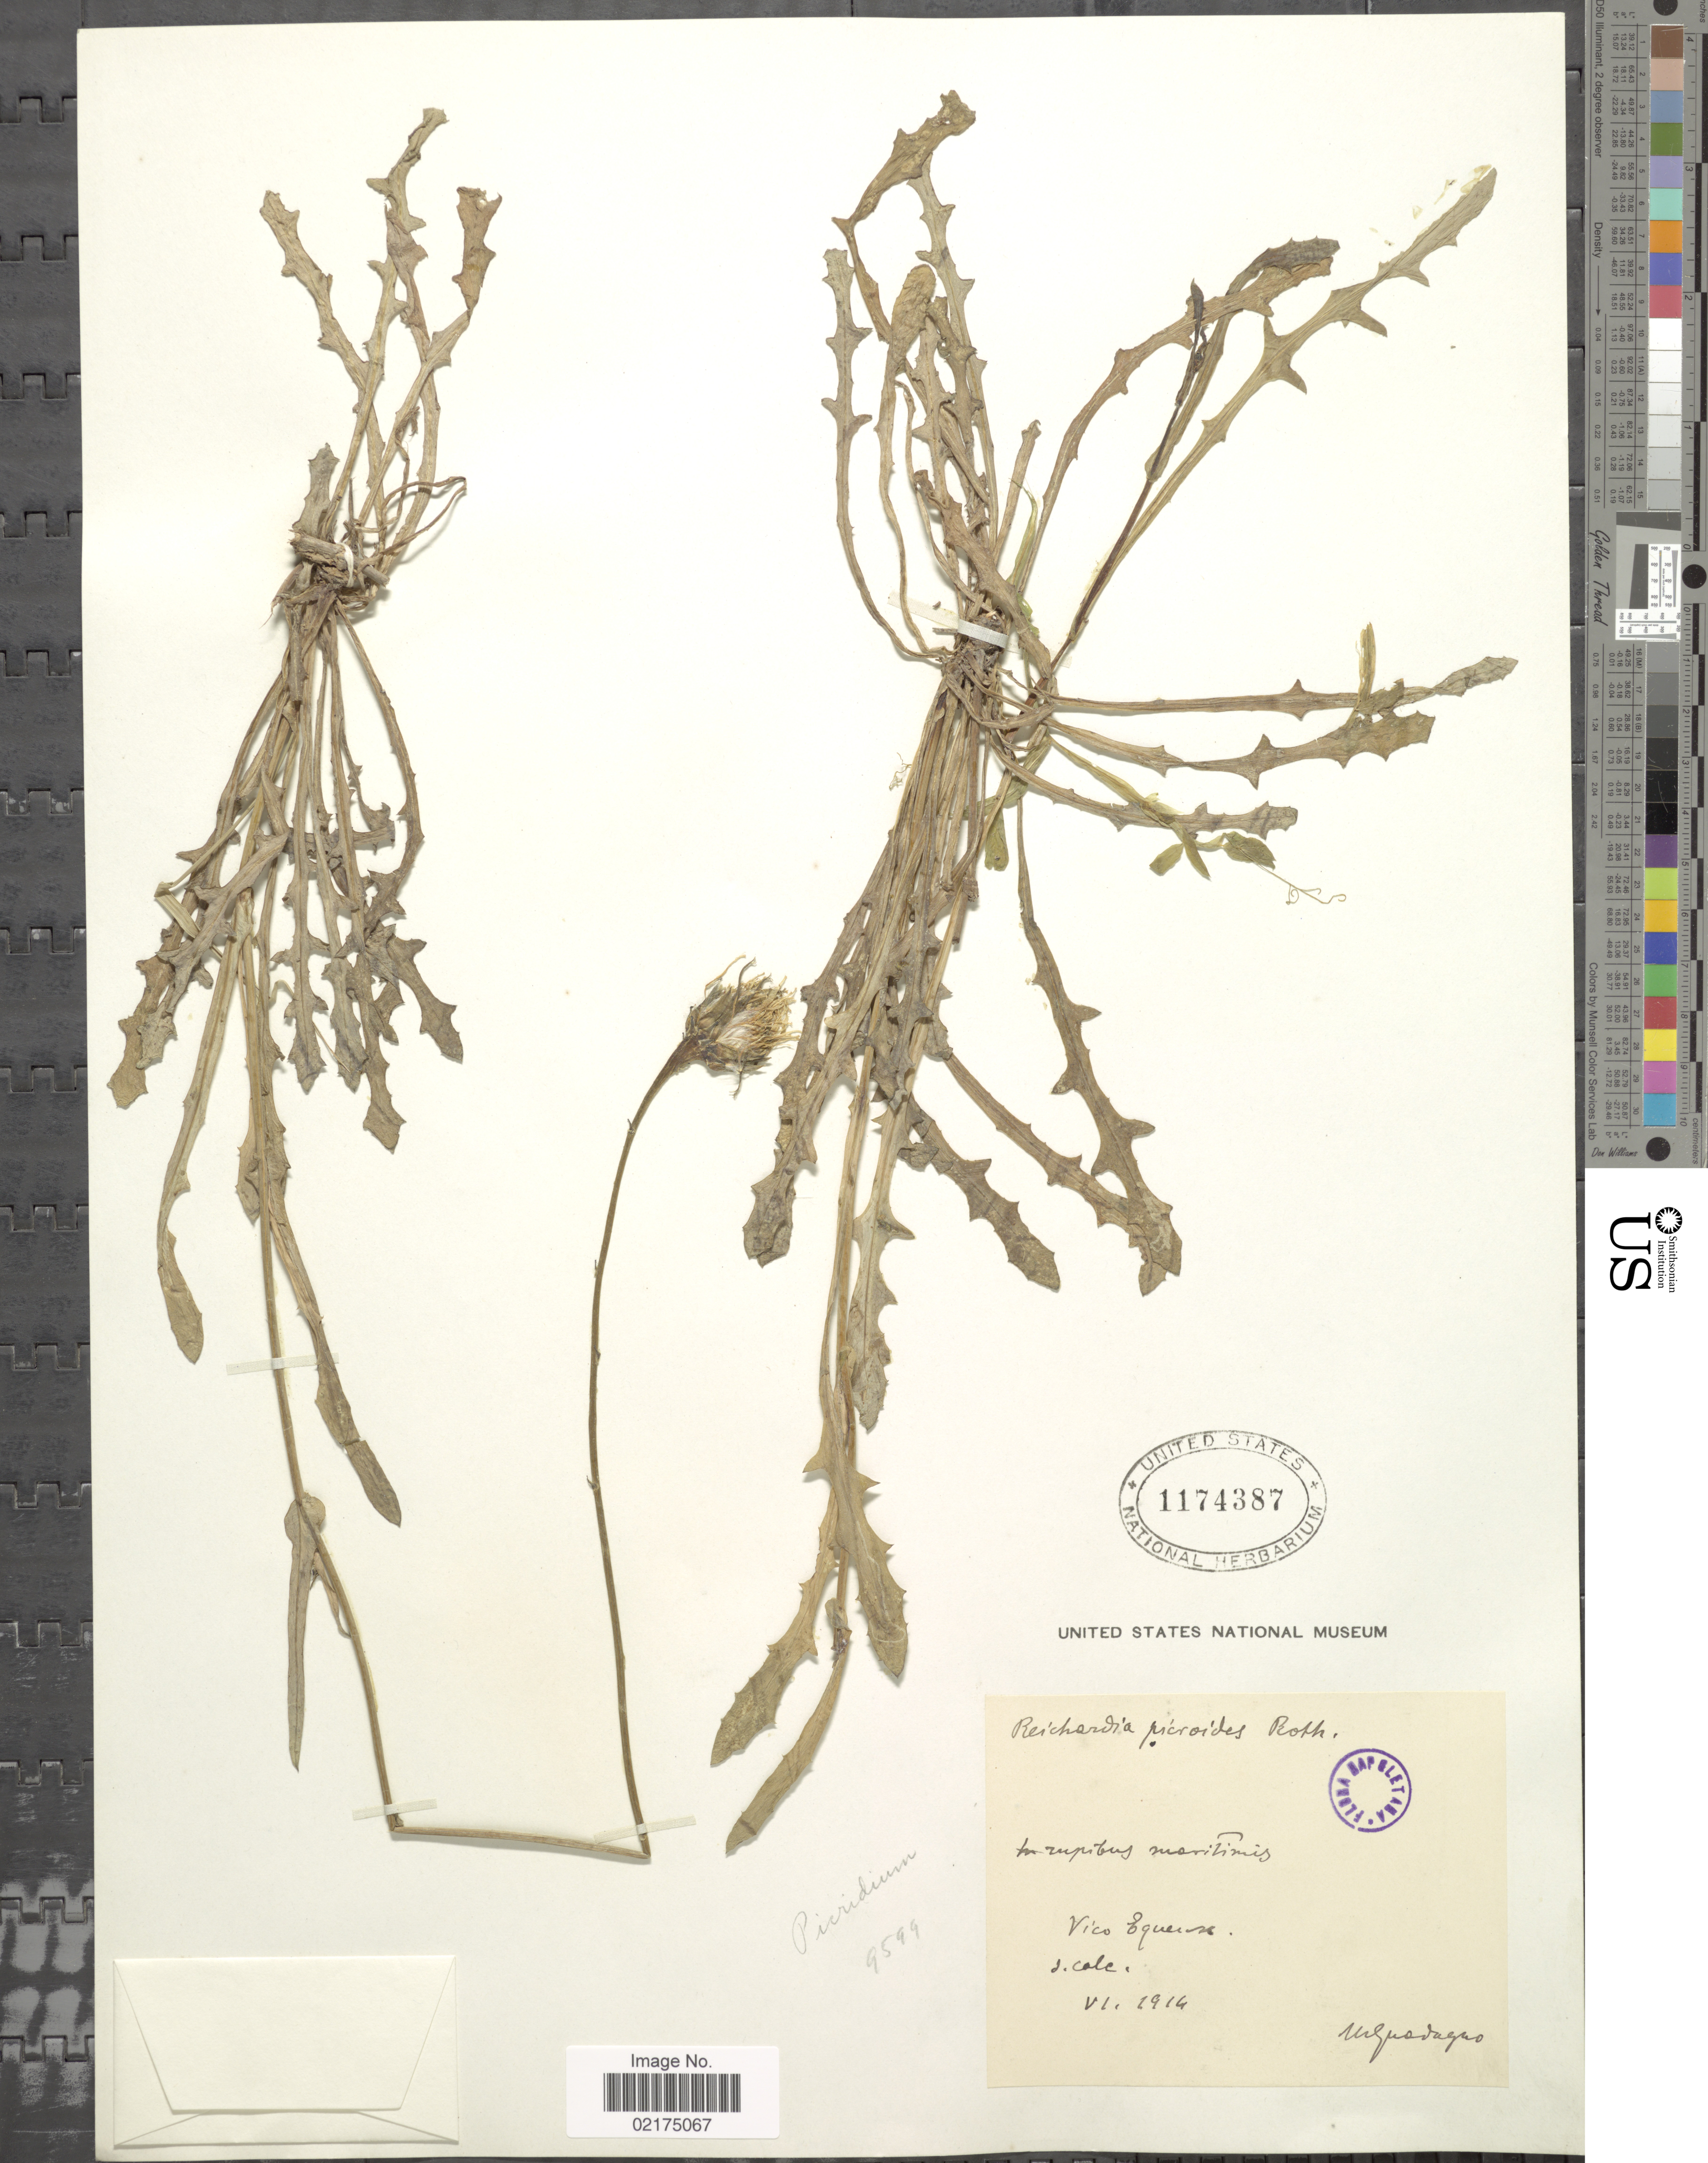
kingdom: Plantae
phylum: Tracheophyta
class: Magnoliopsida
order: Asterales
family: Asteraceae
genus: Reichardia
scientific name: Reichardia picroides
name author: (L.) Roth.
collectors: M. Guadagno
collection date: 1914-06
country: Italy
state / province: Campania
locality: Vico Equense, S. calc.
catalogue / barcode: US 1174387